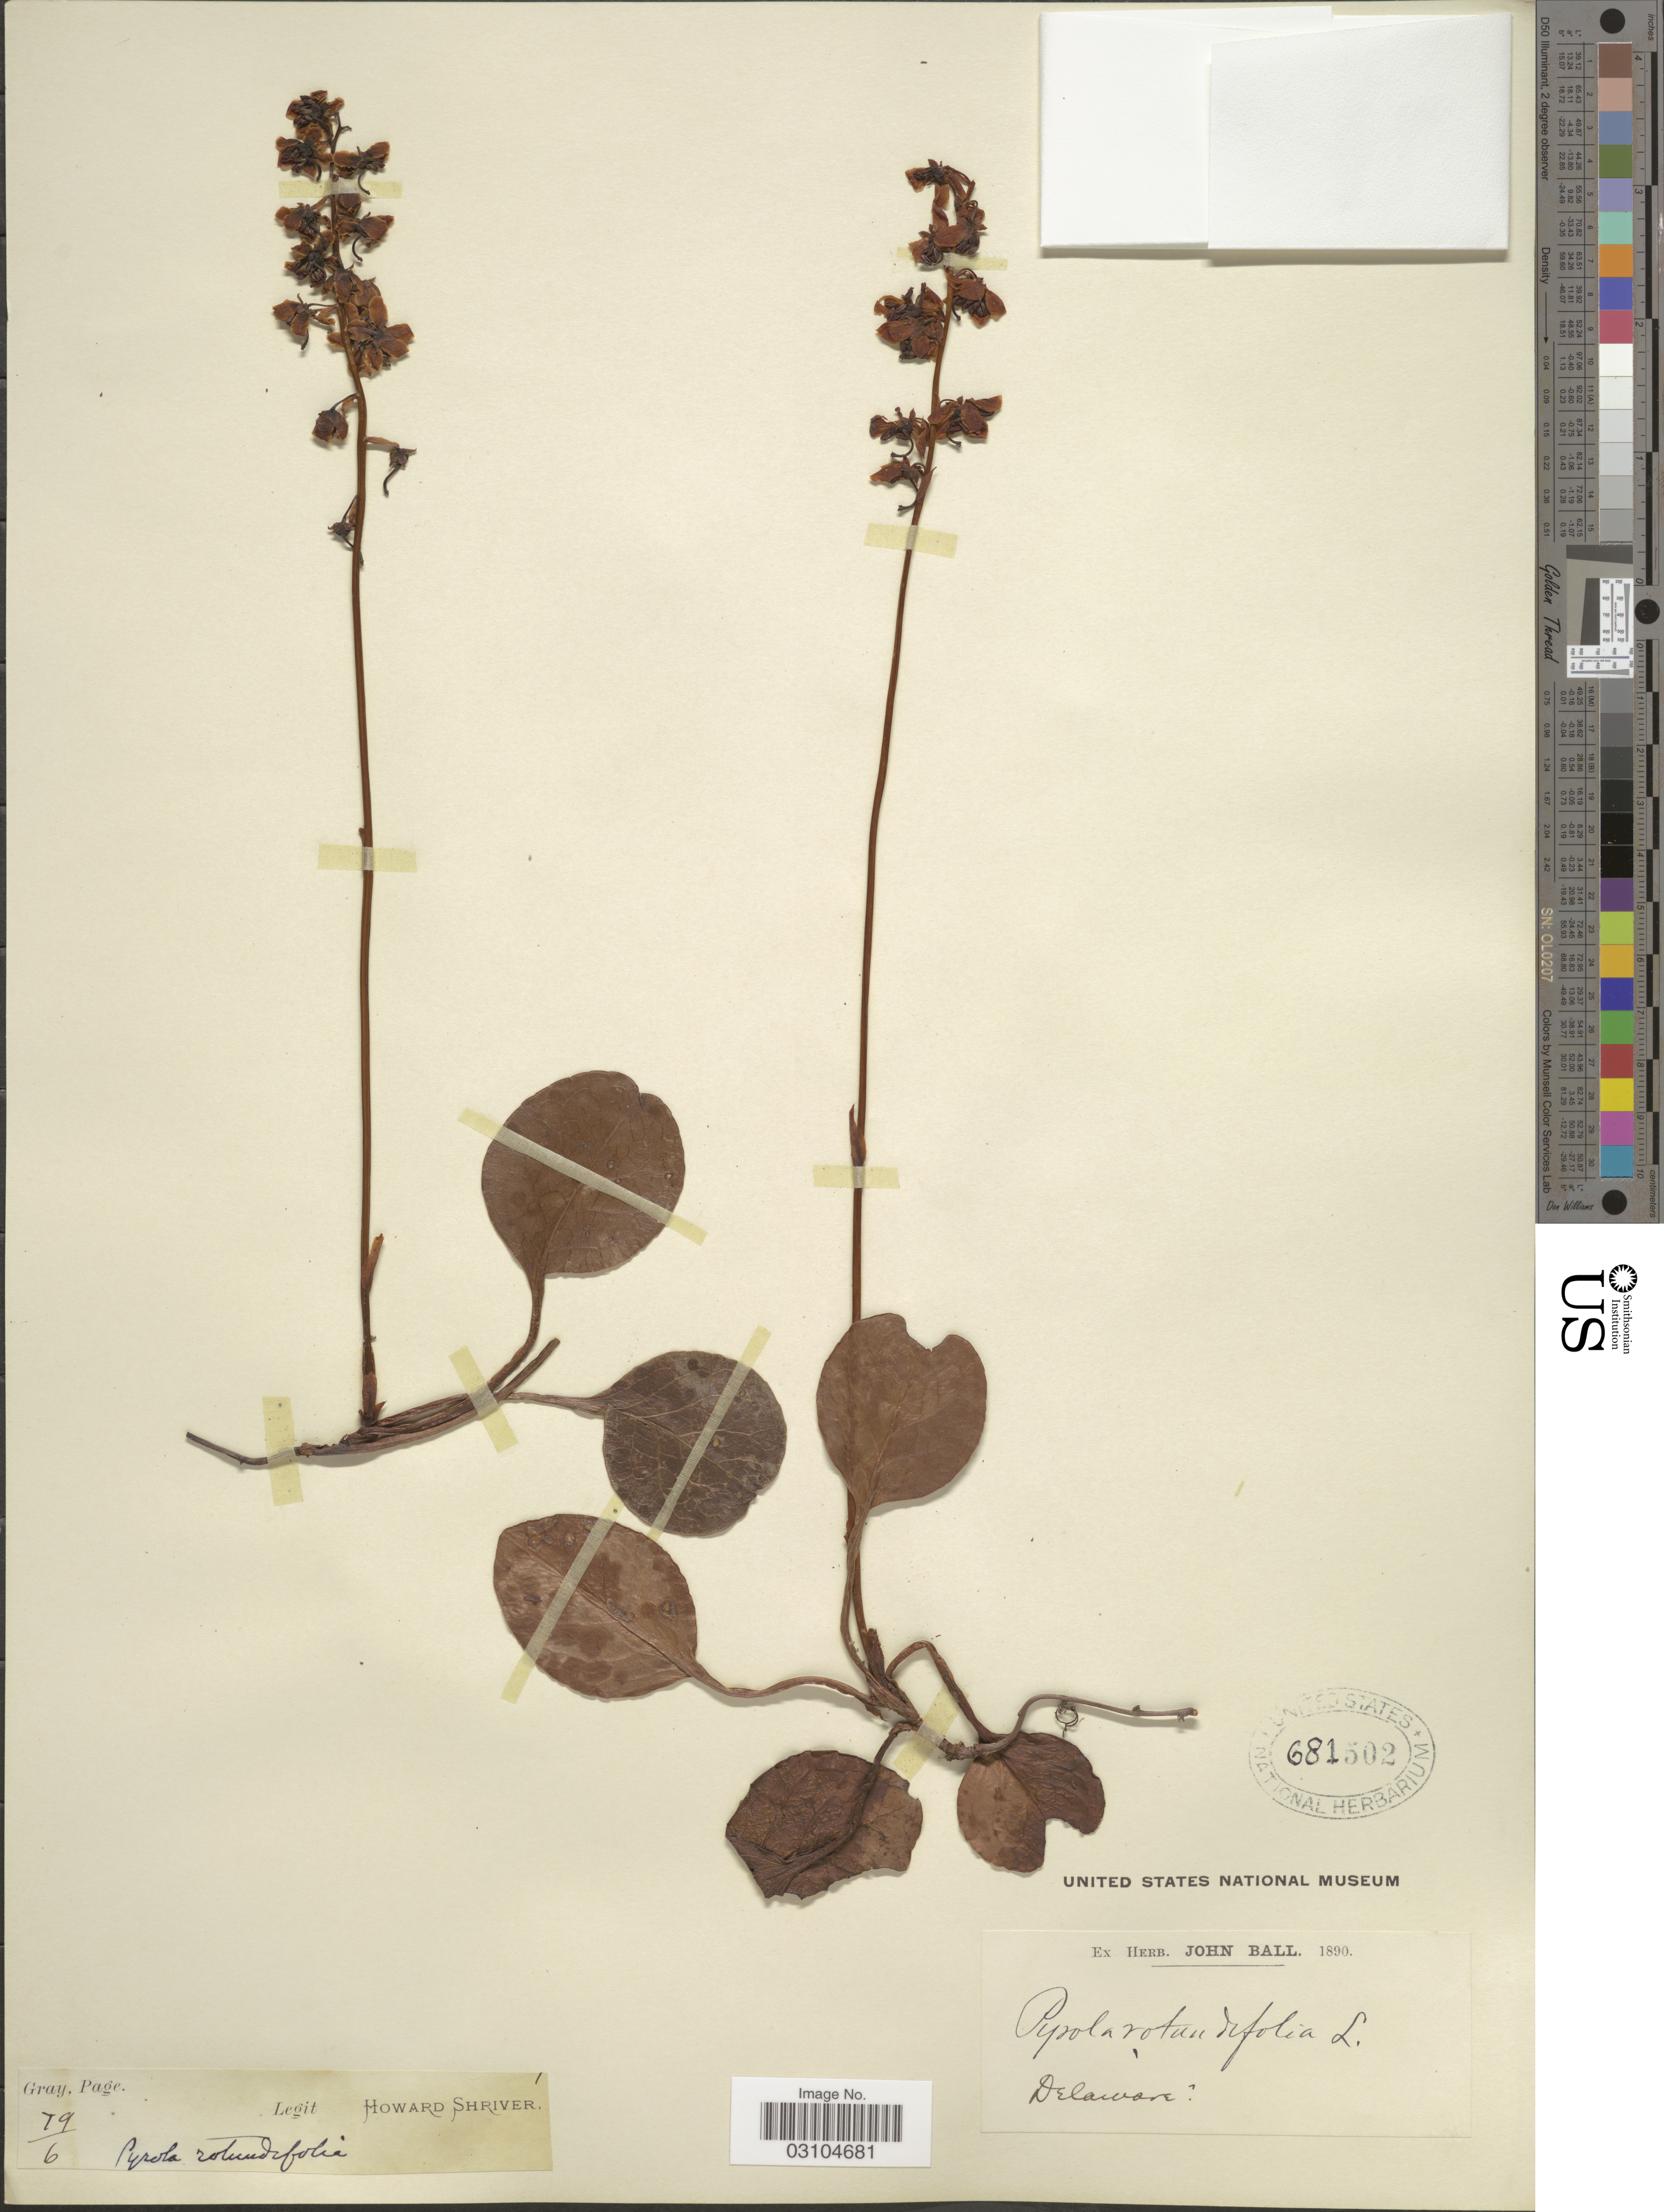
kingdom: Plantae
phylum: Tracheophyta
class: Magnoliopsida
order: Ericales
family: Ericaceae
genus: Pyrola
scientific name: Pyrola rotundifolia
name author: L.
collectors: ex herb. John Ball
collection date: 1890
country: United States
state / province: Delaware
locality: Delaware [unsure placement]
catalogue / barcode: US 681502